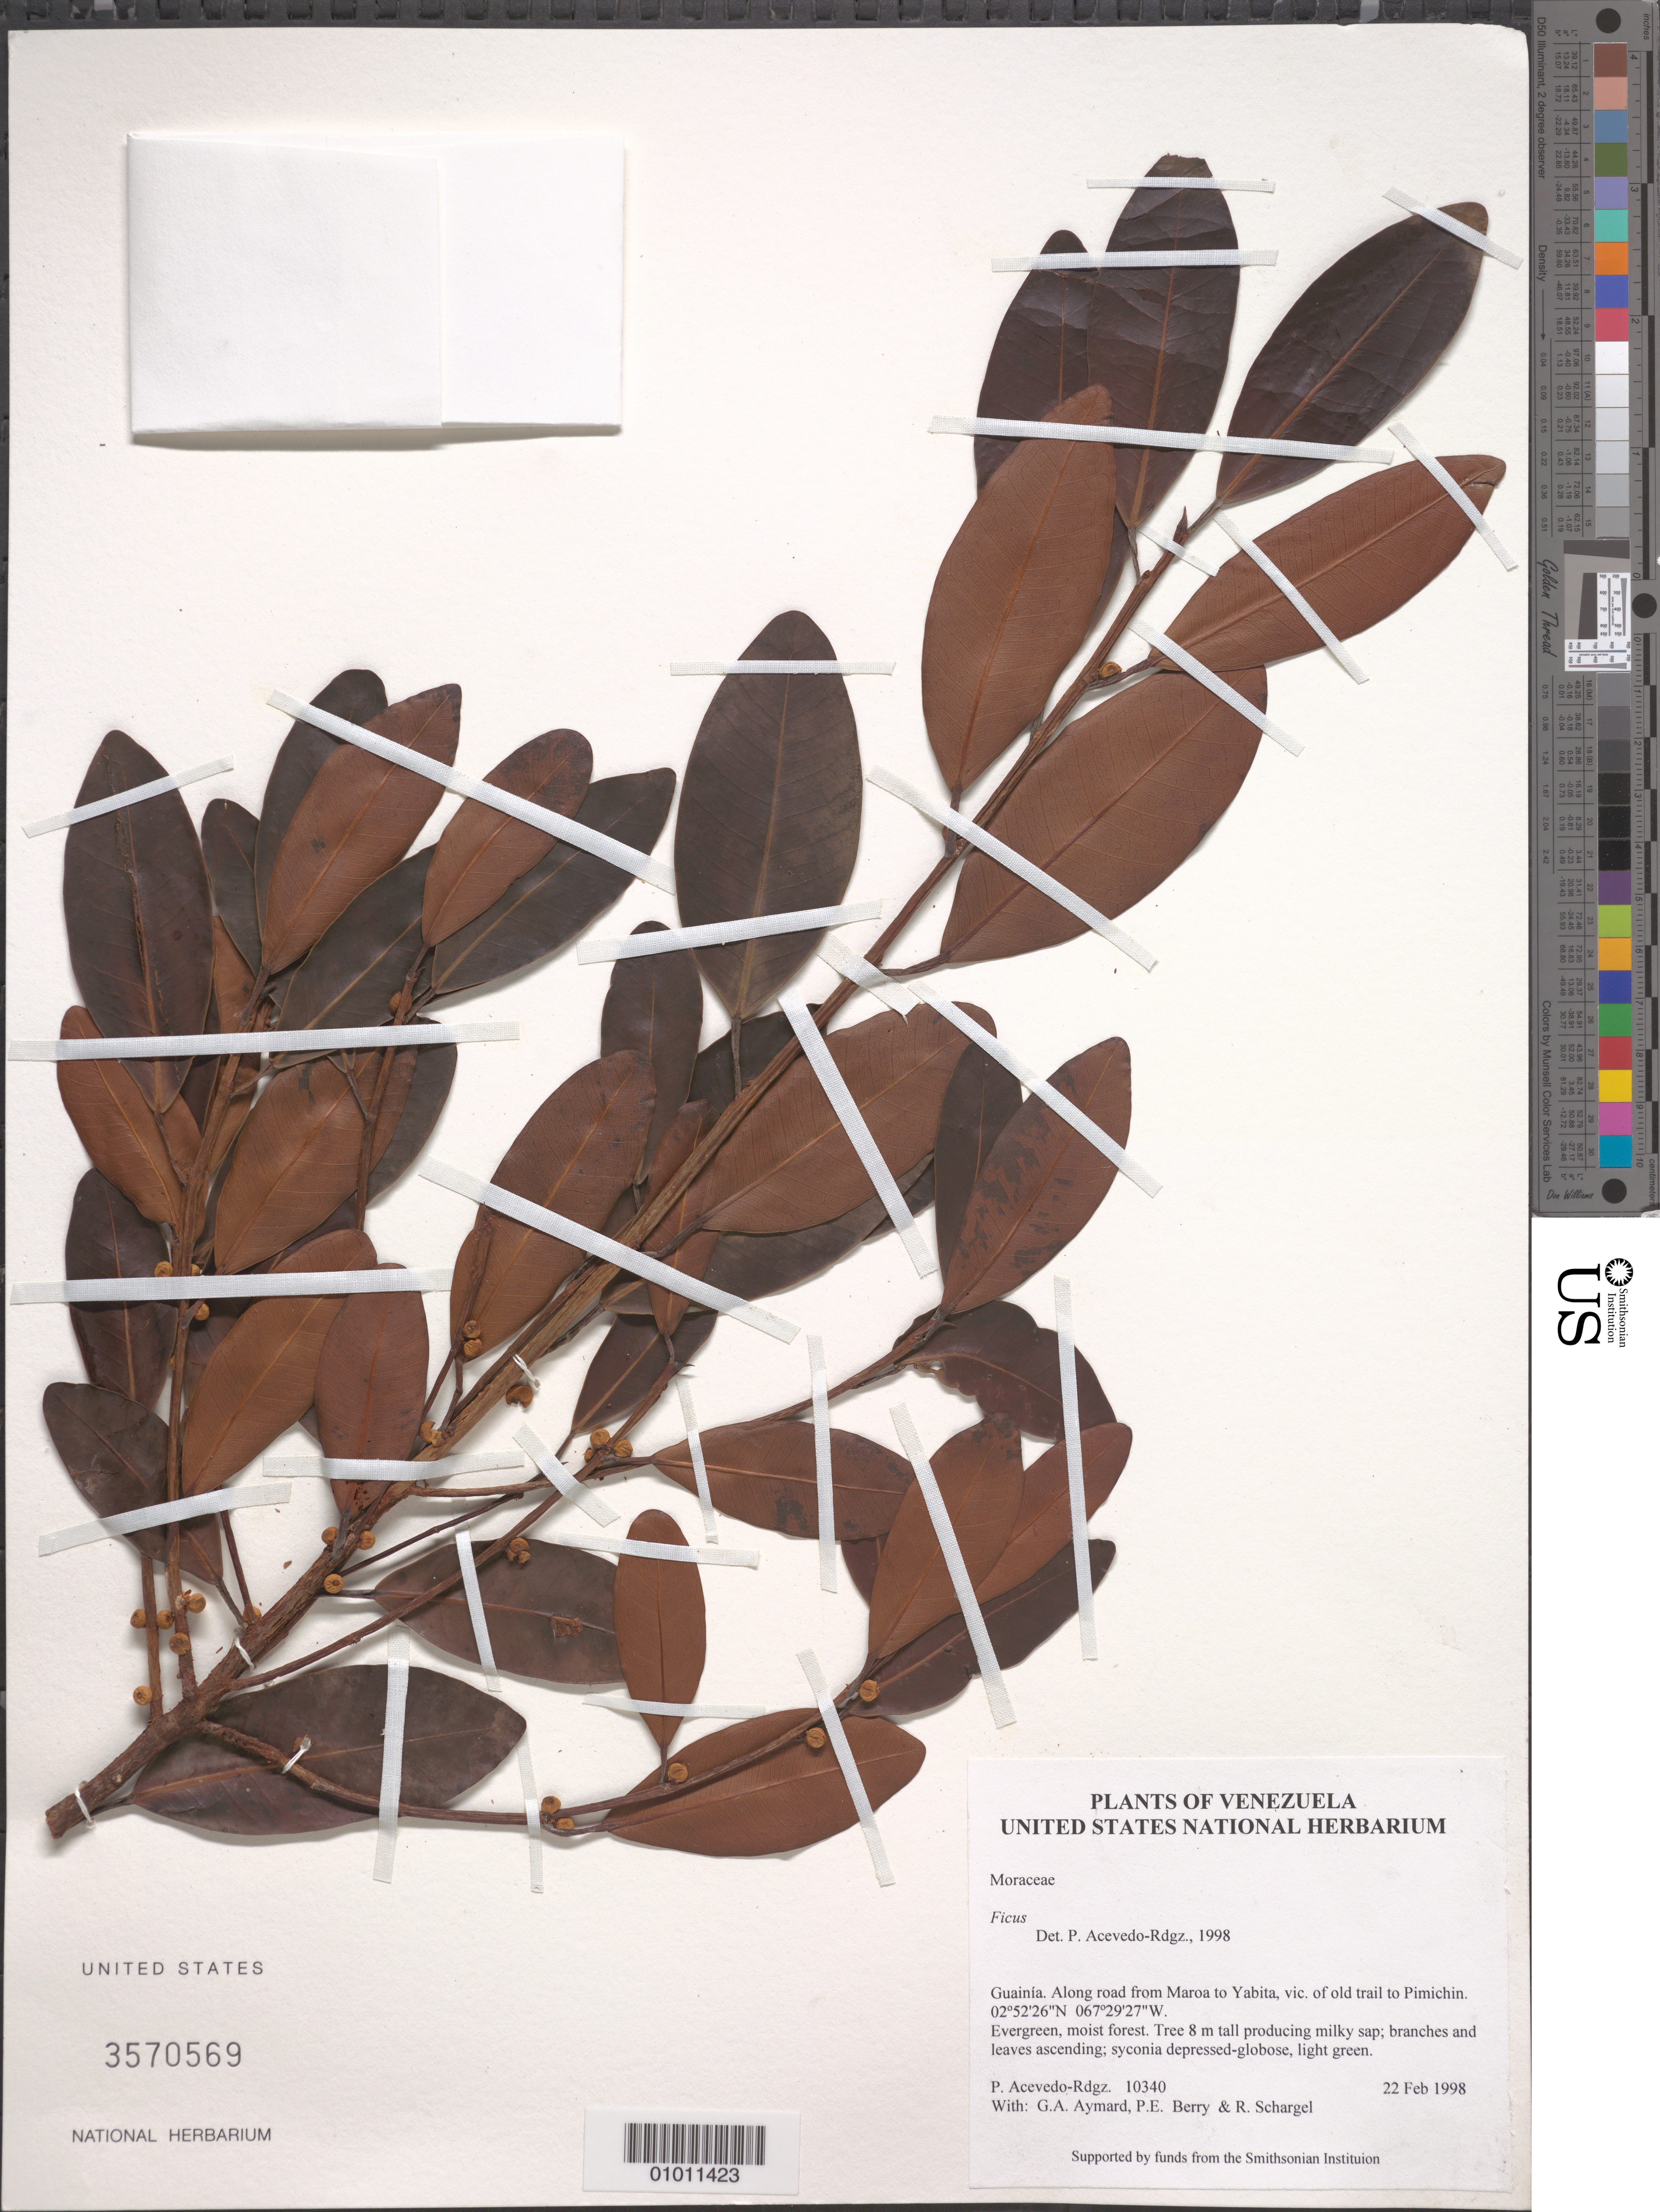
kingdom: Plantae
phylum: Tracheophyta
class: Magnoliopsida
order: Rosales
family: Moraceae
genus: Ficus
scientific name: Ficus mathewsii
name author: (Miq.) Miq.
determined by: Mitidieri, Nicole, (WIS), University of Wisconsin - Madison (UNITED STATES)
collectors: P. Acevedo-Rodr., G. A. Aymard, P. E. Berry & R. Schargel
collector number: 10340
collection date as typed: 22 Feb 1998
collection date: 1998-02-22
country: Venezuela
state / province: Amazonas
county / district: Maroa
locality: Along road from Maroa to Yabita, vic. of old trail to Pimichin.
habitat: Evergreen, moist forest.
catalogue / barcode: US 3570569